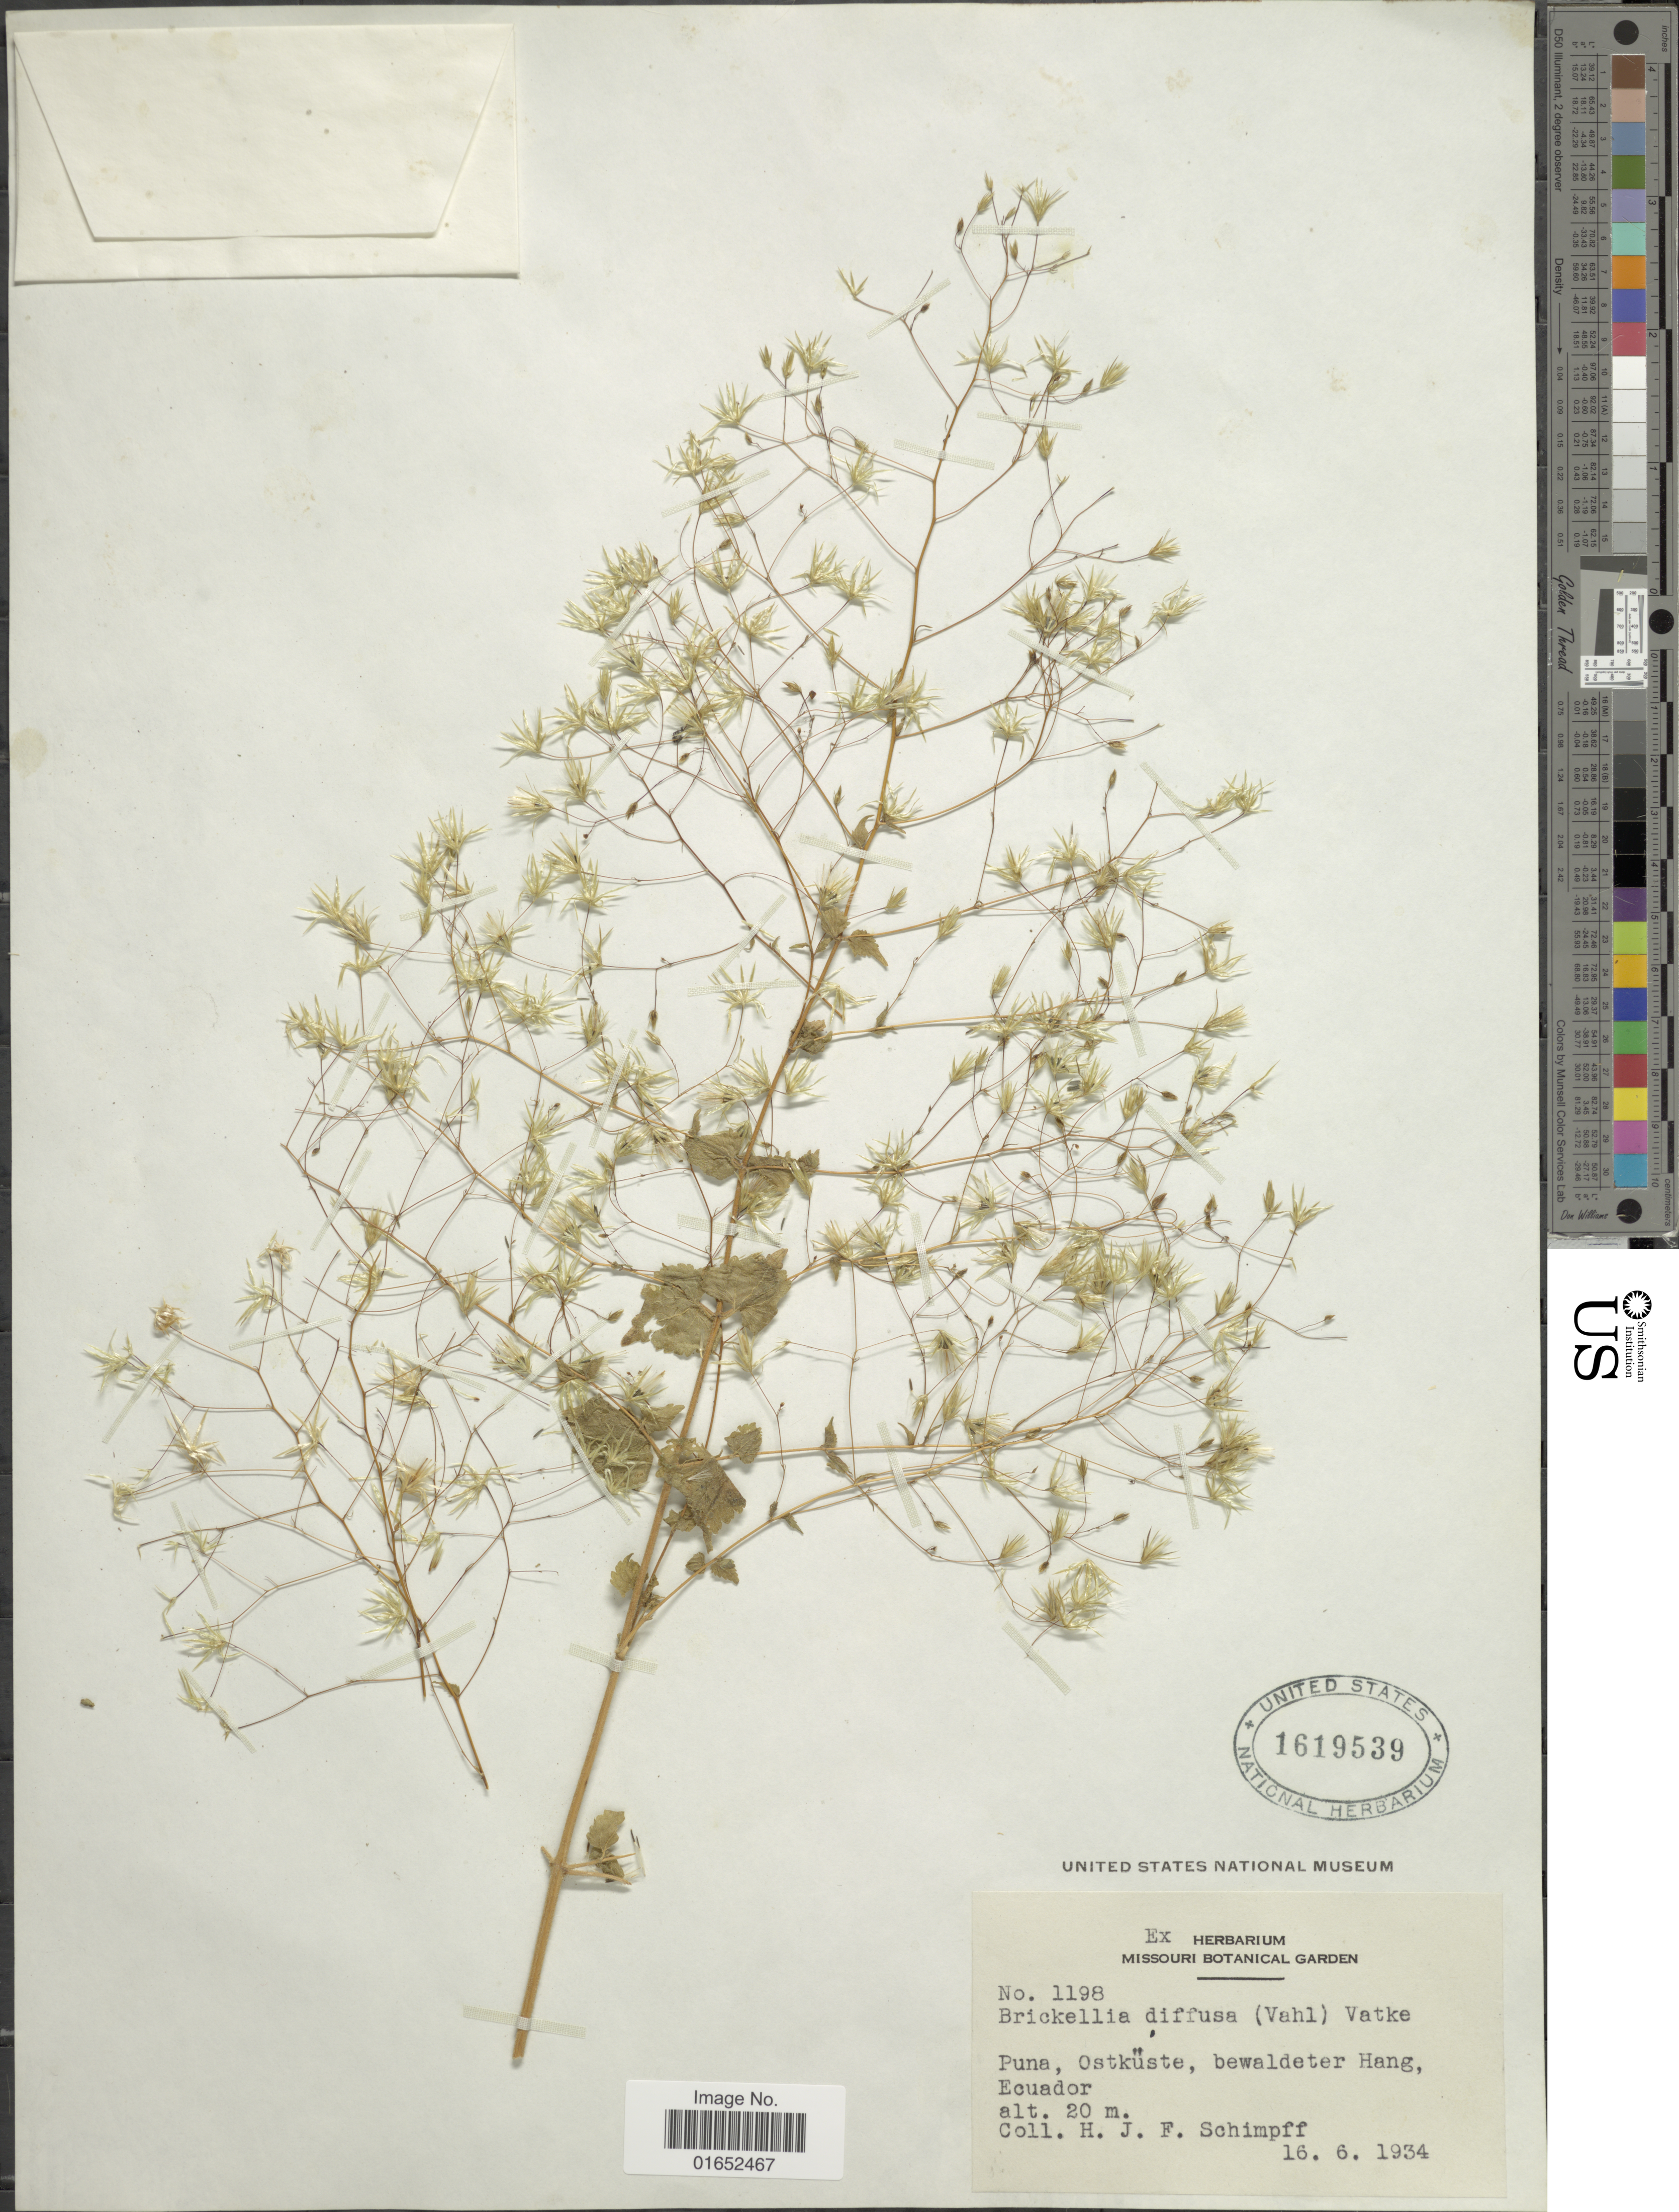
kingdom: Plantae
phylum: Tracheophyta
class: Magnoliopsida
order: Asterales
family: Asteraceae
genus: Brickellia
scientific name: Brickellia diffusa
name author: (Vahl) A. Gray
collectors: H. Schimpff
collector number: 1198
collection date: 1934-06-16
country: Ecuador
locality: Puna, Ostküste, bewaldeter Hang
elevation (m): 20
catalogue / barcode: US 1619539